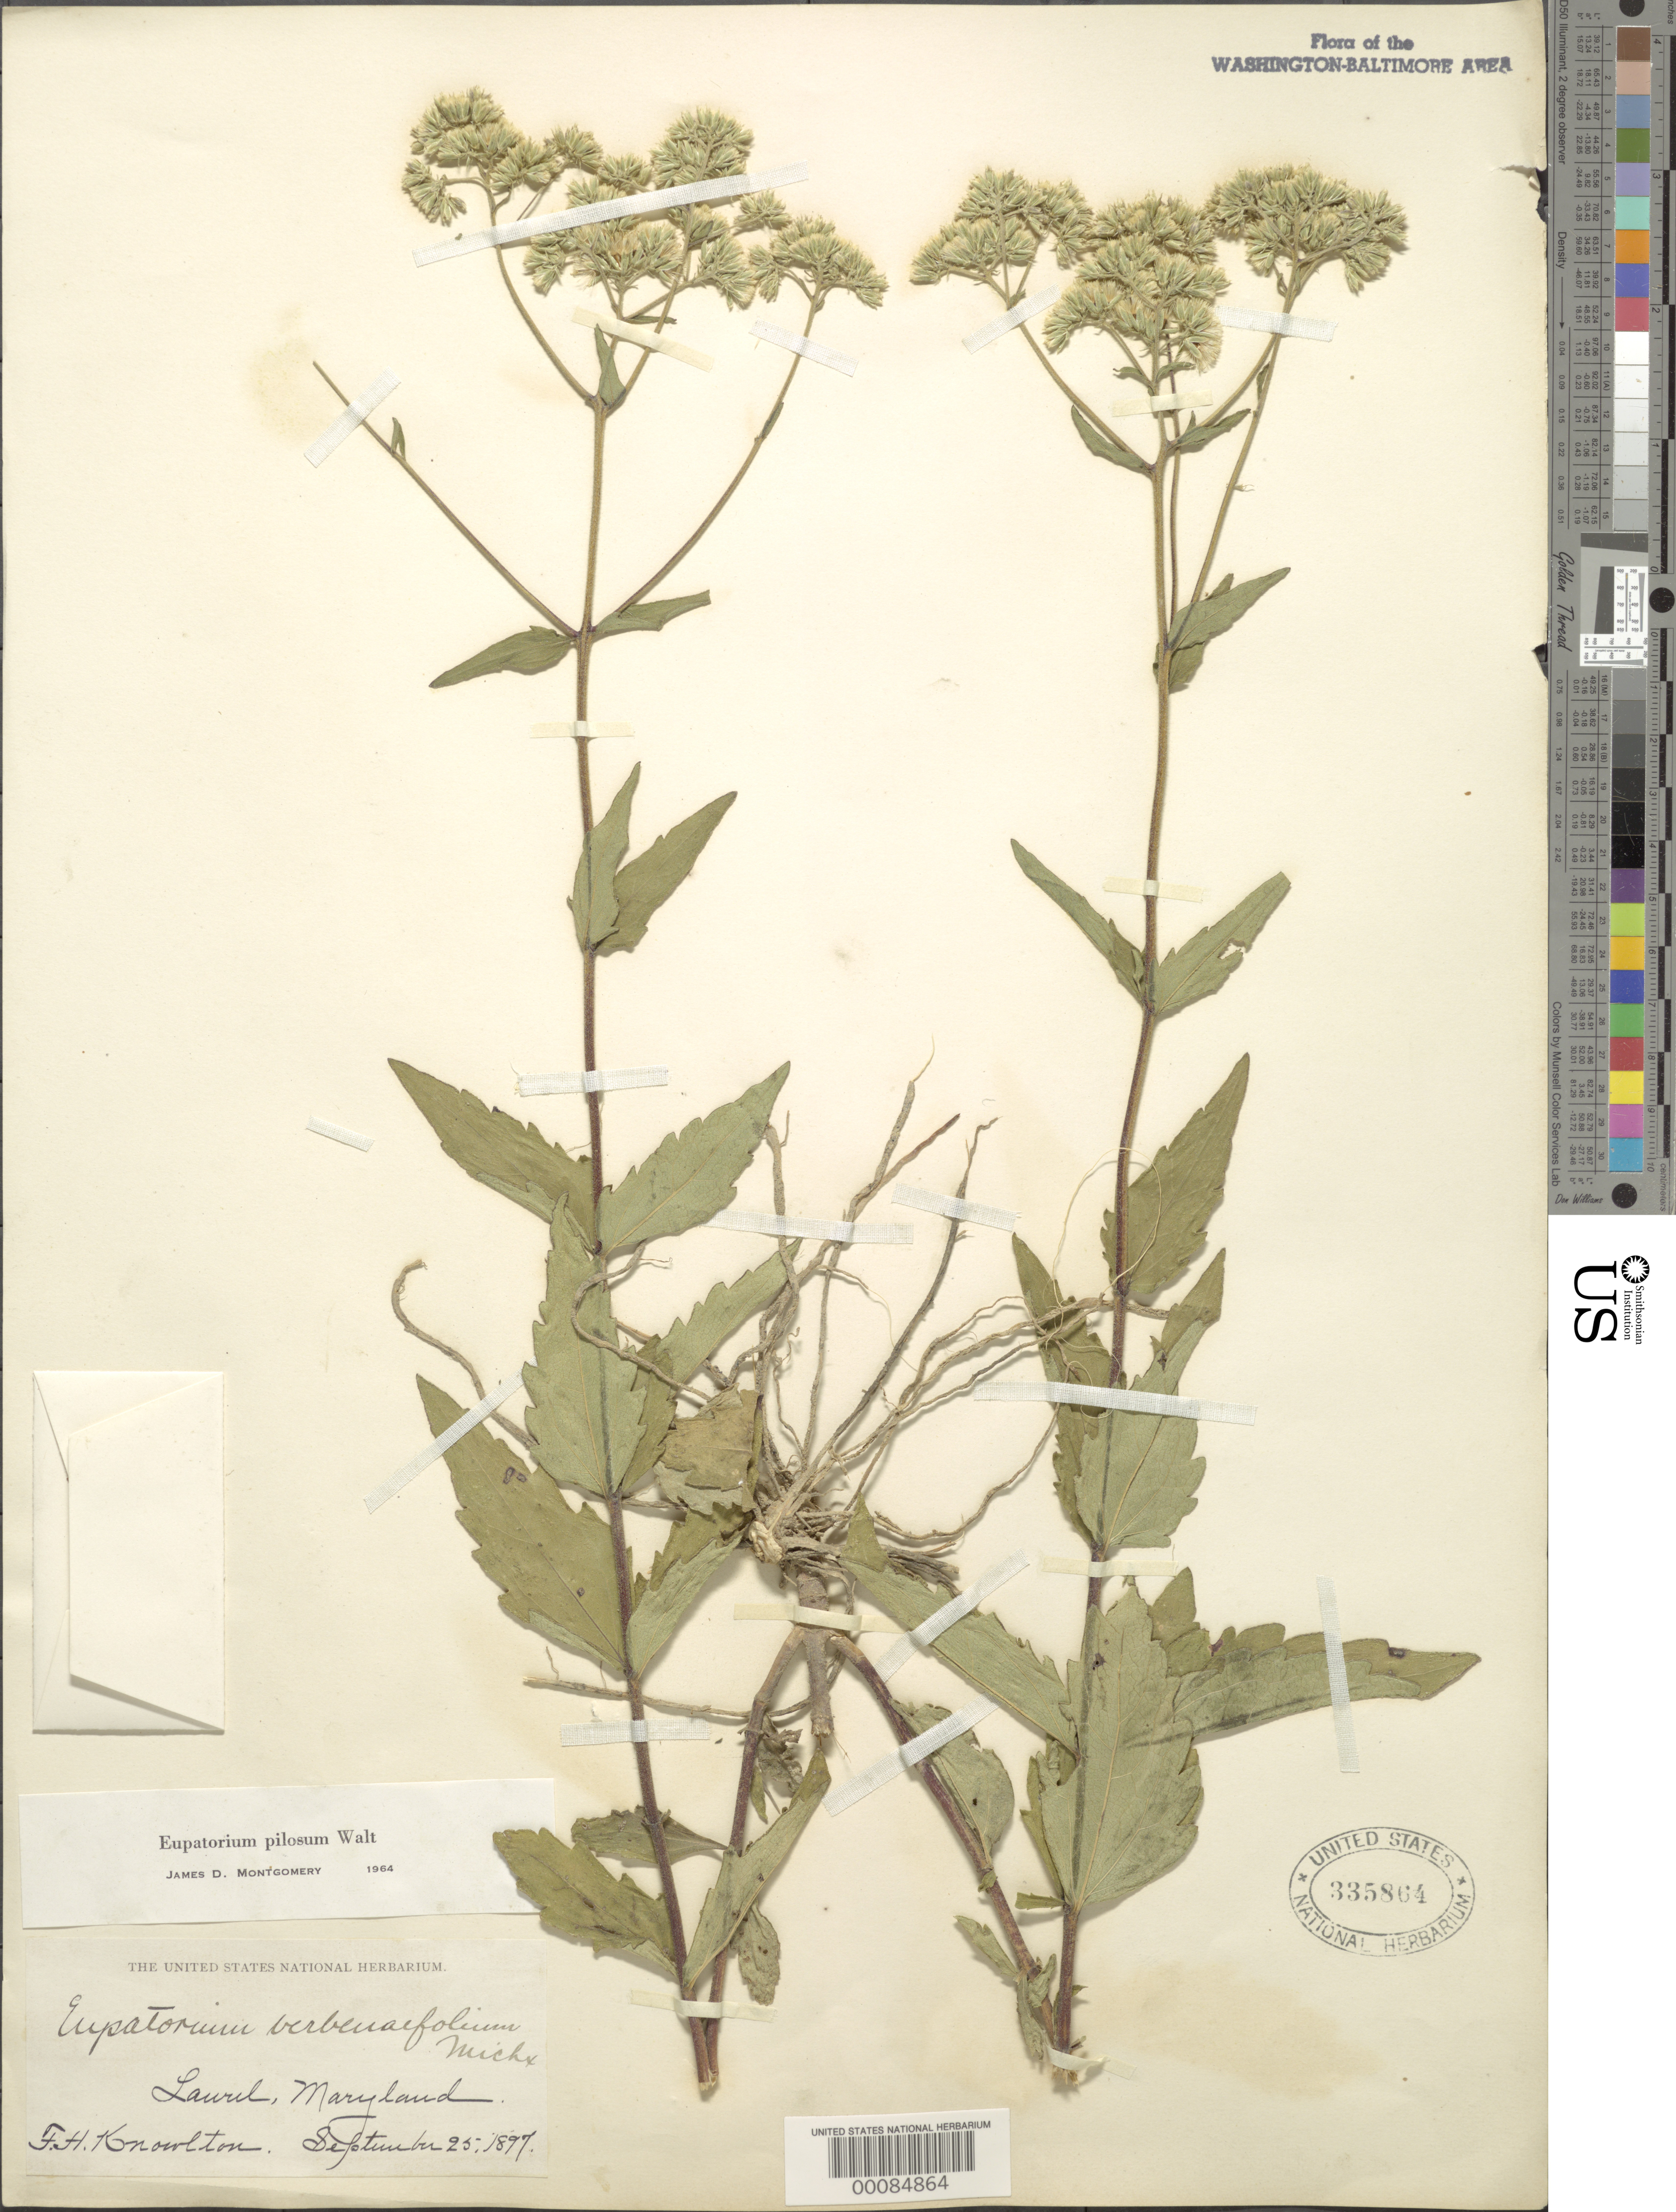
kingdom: Plantae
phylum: Tracheophyta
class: Magnoliopsida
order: Asterales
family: Asteraceae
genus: Eupatorium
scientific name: Eupatorium pilosum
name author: Walter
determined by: Montgomery, J. D.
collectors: F. H. Knowlton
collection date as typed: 25 Sep 1897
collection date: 1897-09-25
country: United States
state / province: Maryland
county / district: Prince George's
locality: Laurel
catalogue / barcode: US 335864